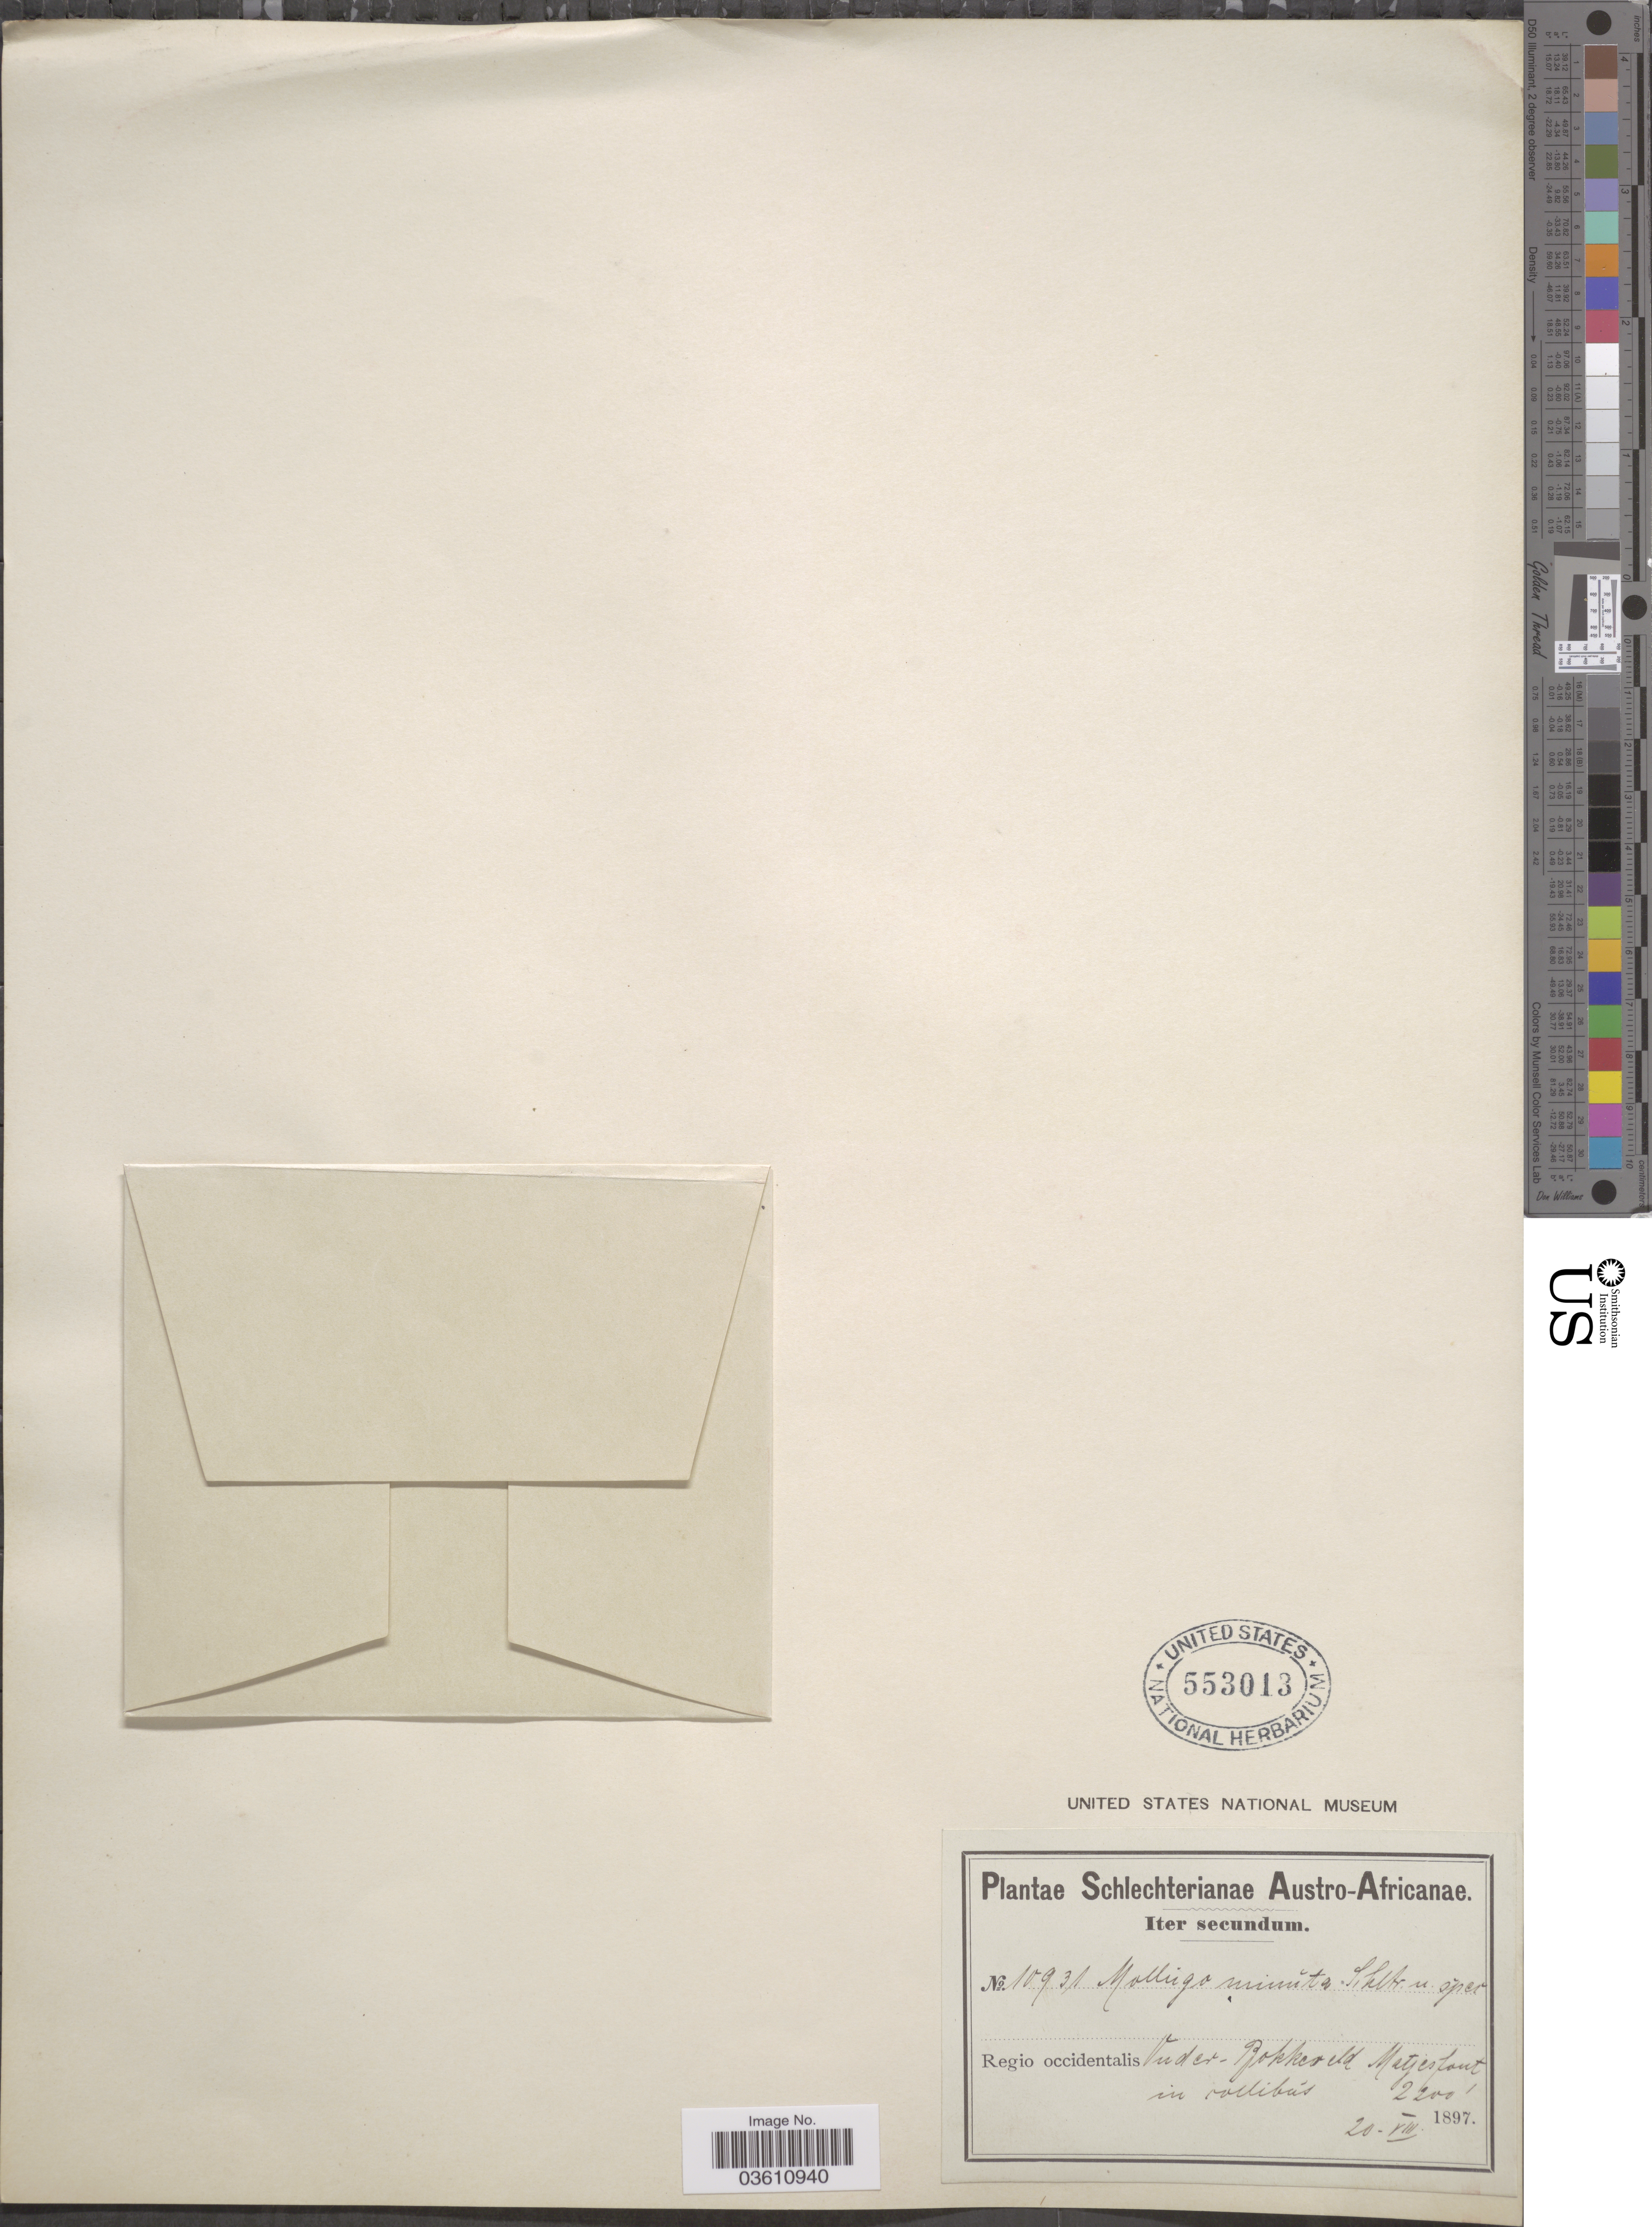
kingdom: Plantae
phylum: Tracheophyta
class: Magnoliopsida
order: Saxifragales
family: Crassulaceae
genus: Crassula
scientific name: Crassula dodii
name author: Schönland & Baker f.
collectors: Schlechter, --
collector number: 10931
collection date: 1897-08-20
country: South Africa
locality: Austro-Africanae. Regio occidentalis Onder-Bokkeveld Metjesfont in collibus.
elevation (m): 671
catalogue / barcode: US 553013